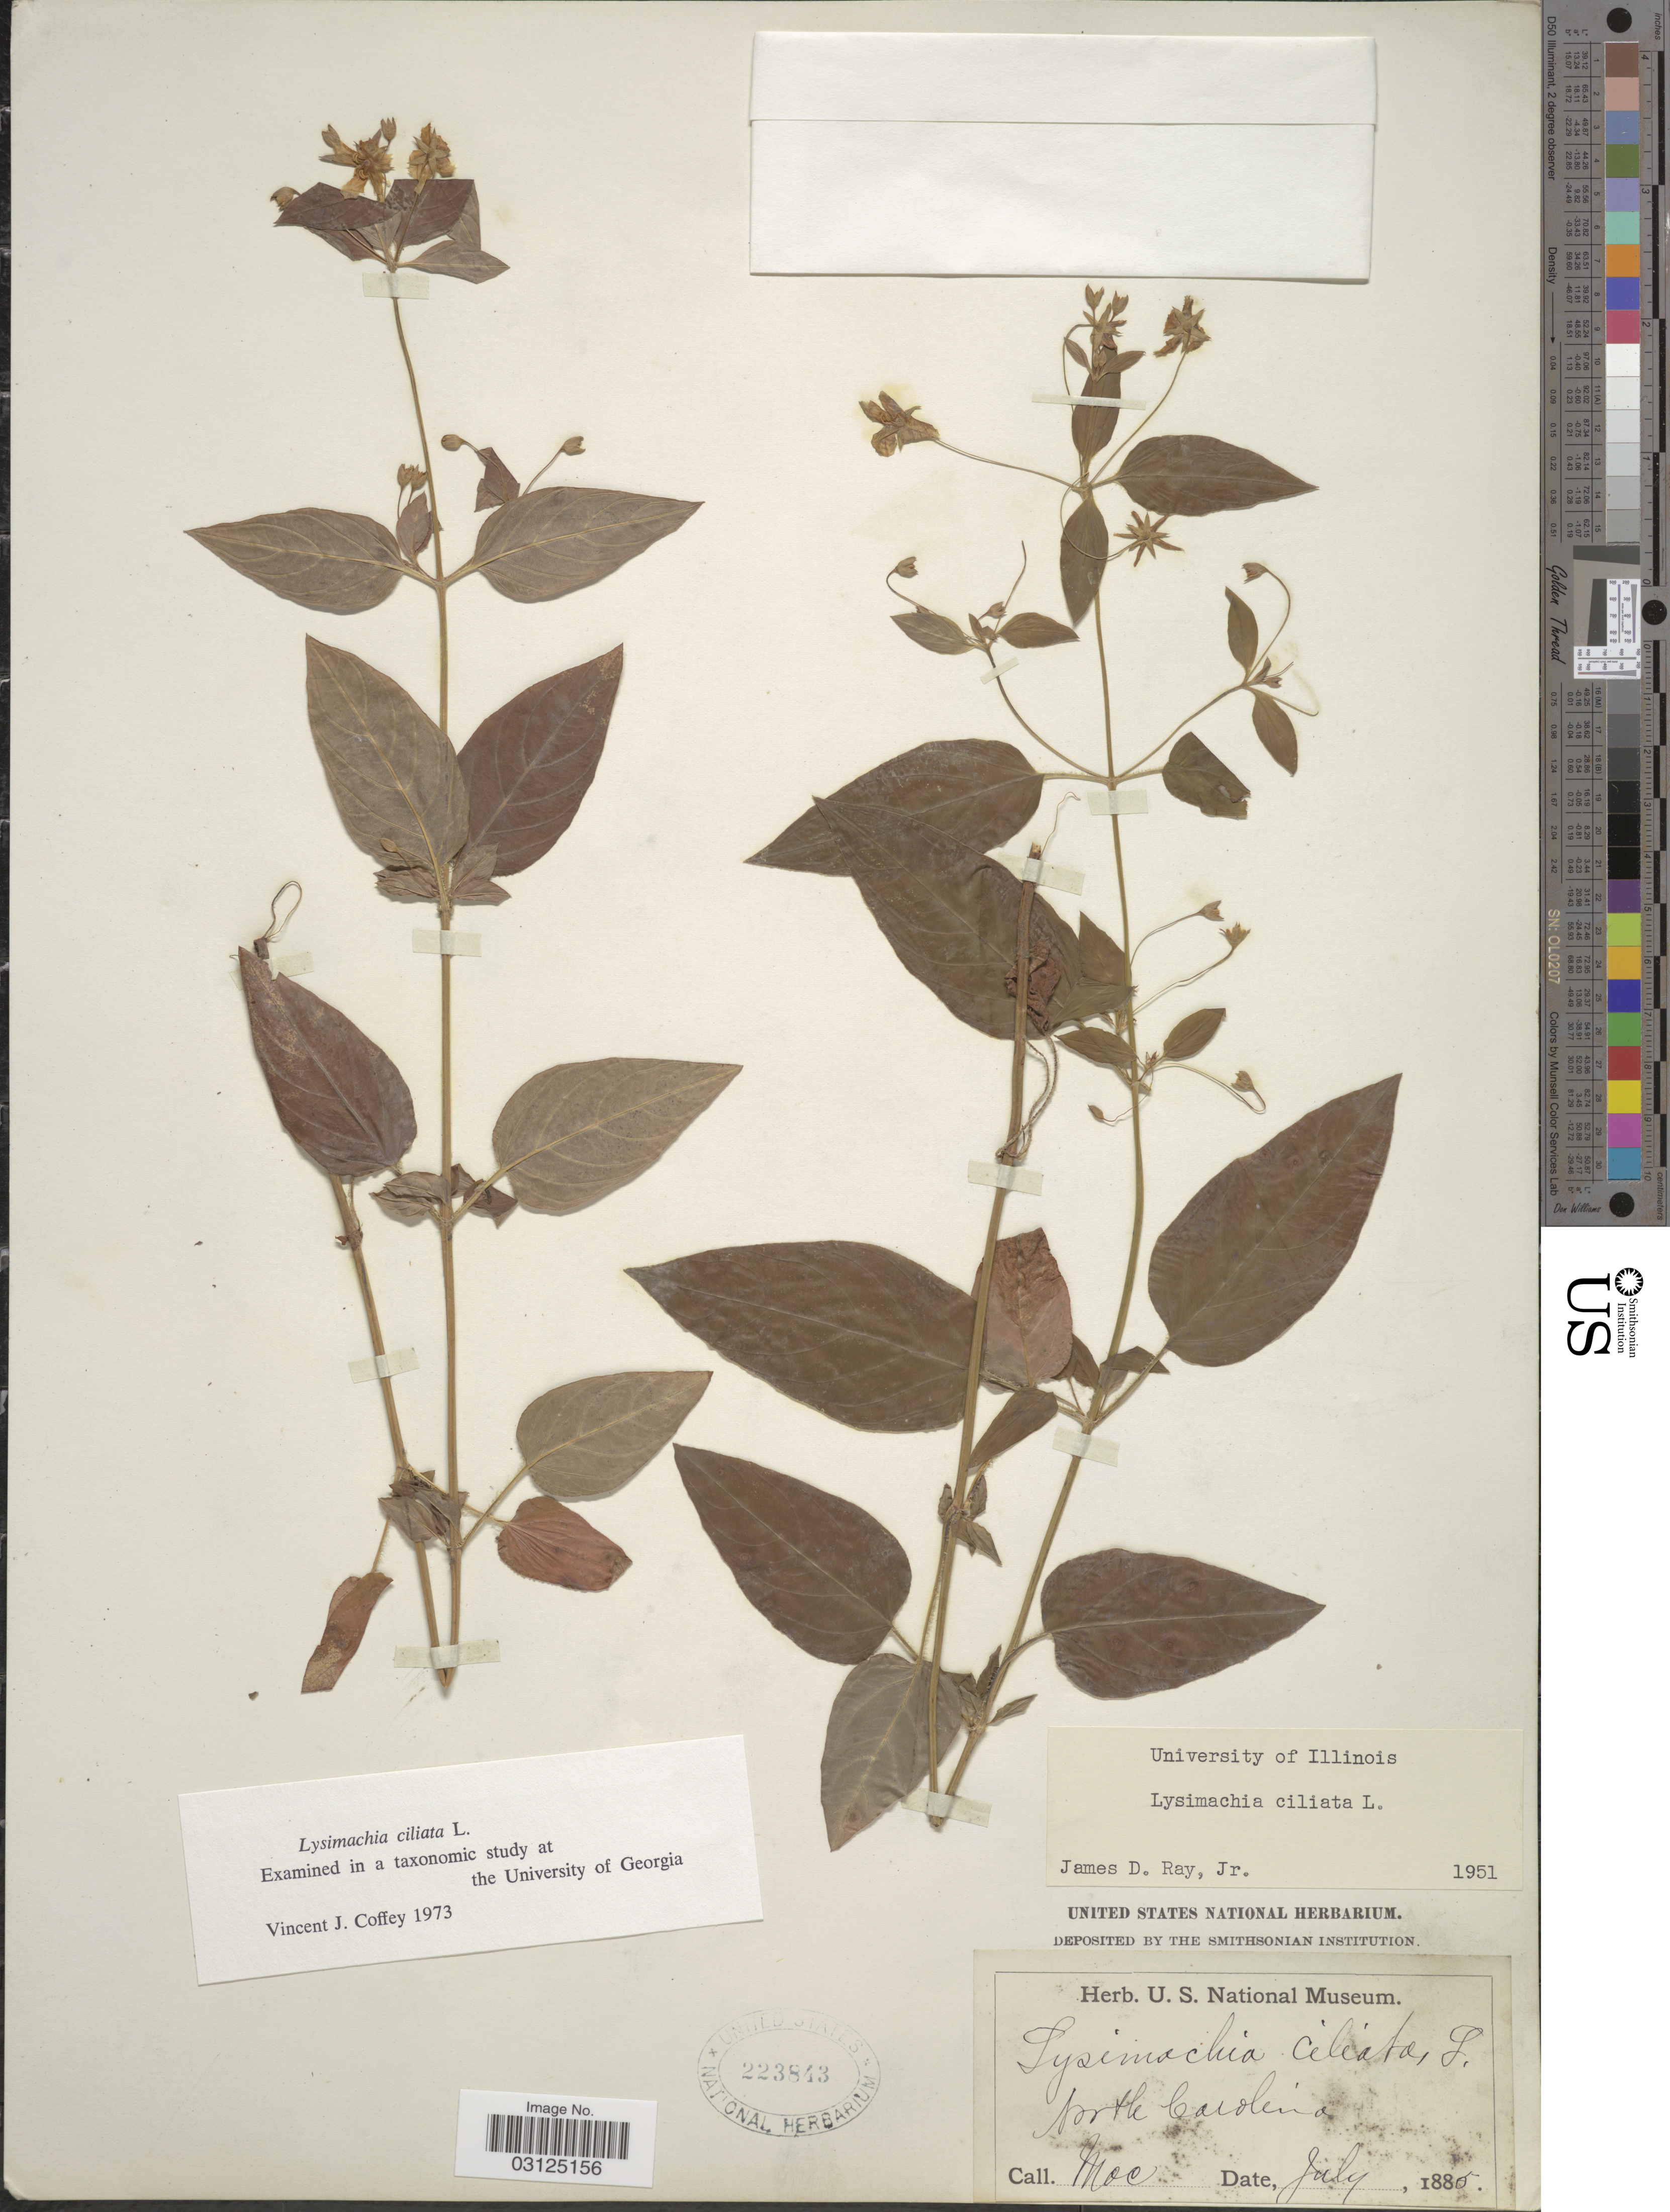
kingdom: Plantae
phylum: Tracheophyta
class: Magnoliopsida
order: Ericales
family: Primulaceae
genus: Lysimachia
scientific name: Lysimachia ciliata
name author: L.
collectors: G. McCarthy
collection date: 1885-07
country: United States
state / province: North Carolina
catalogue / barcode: US 223843